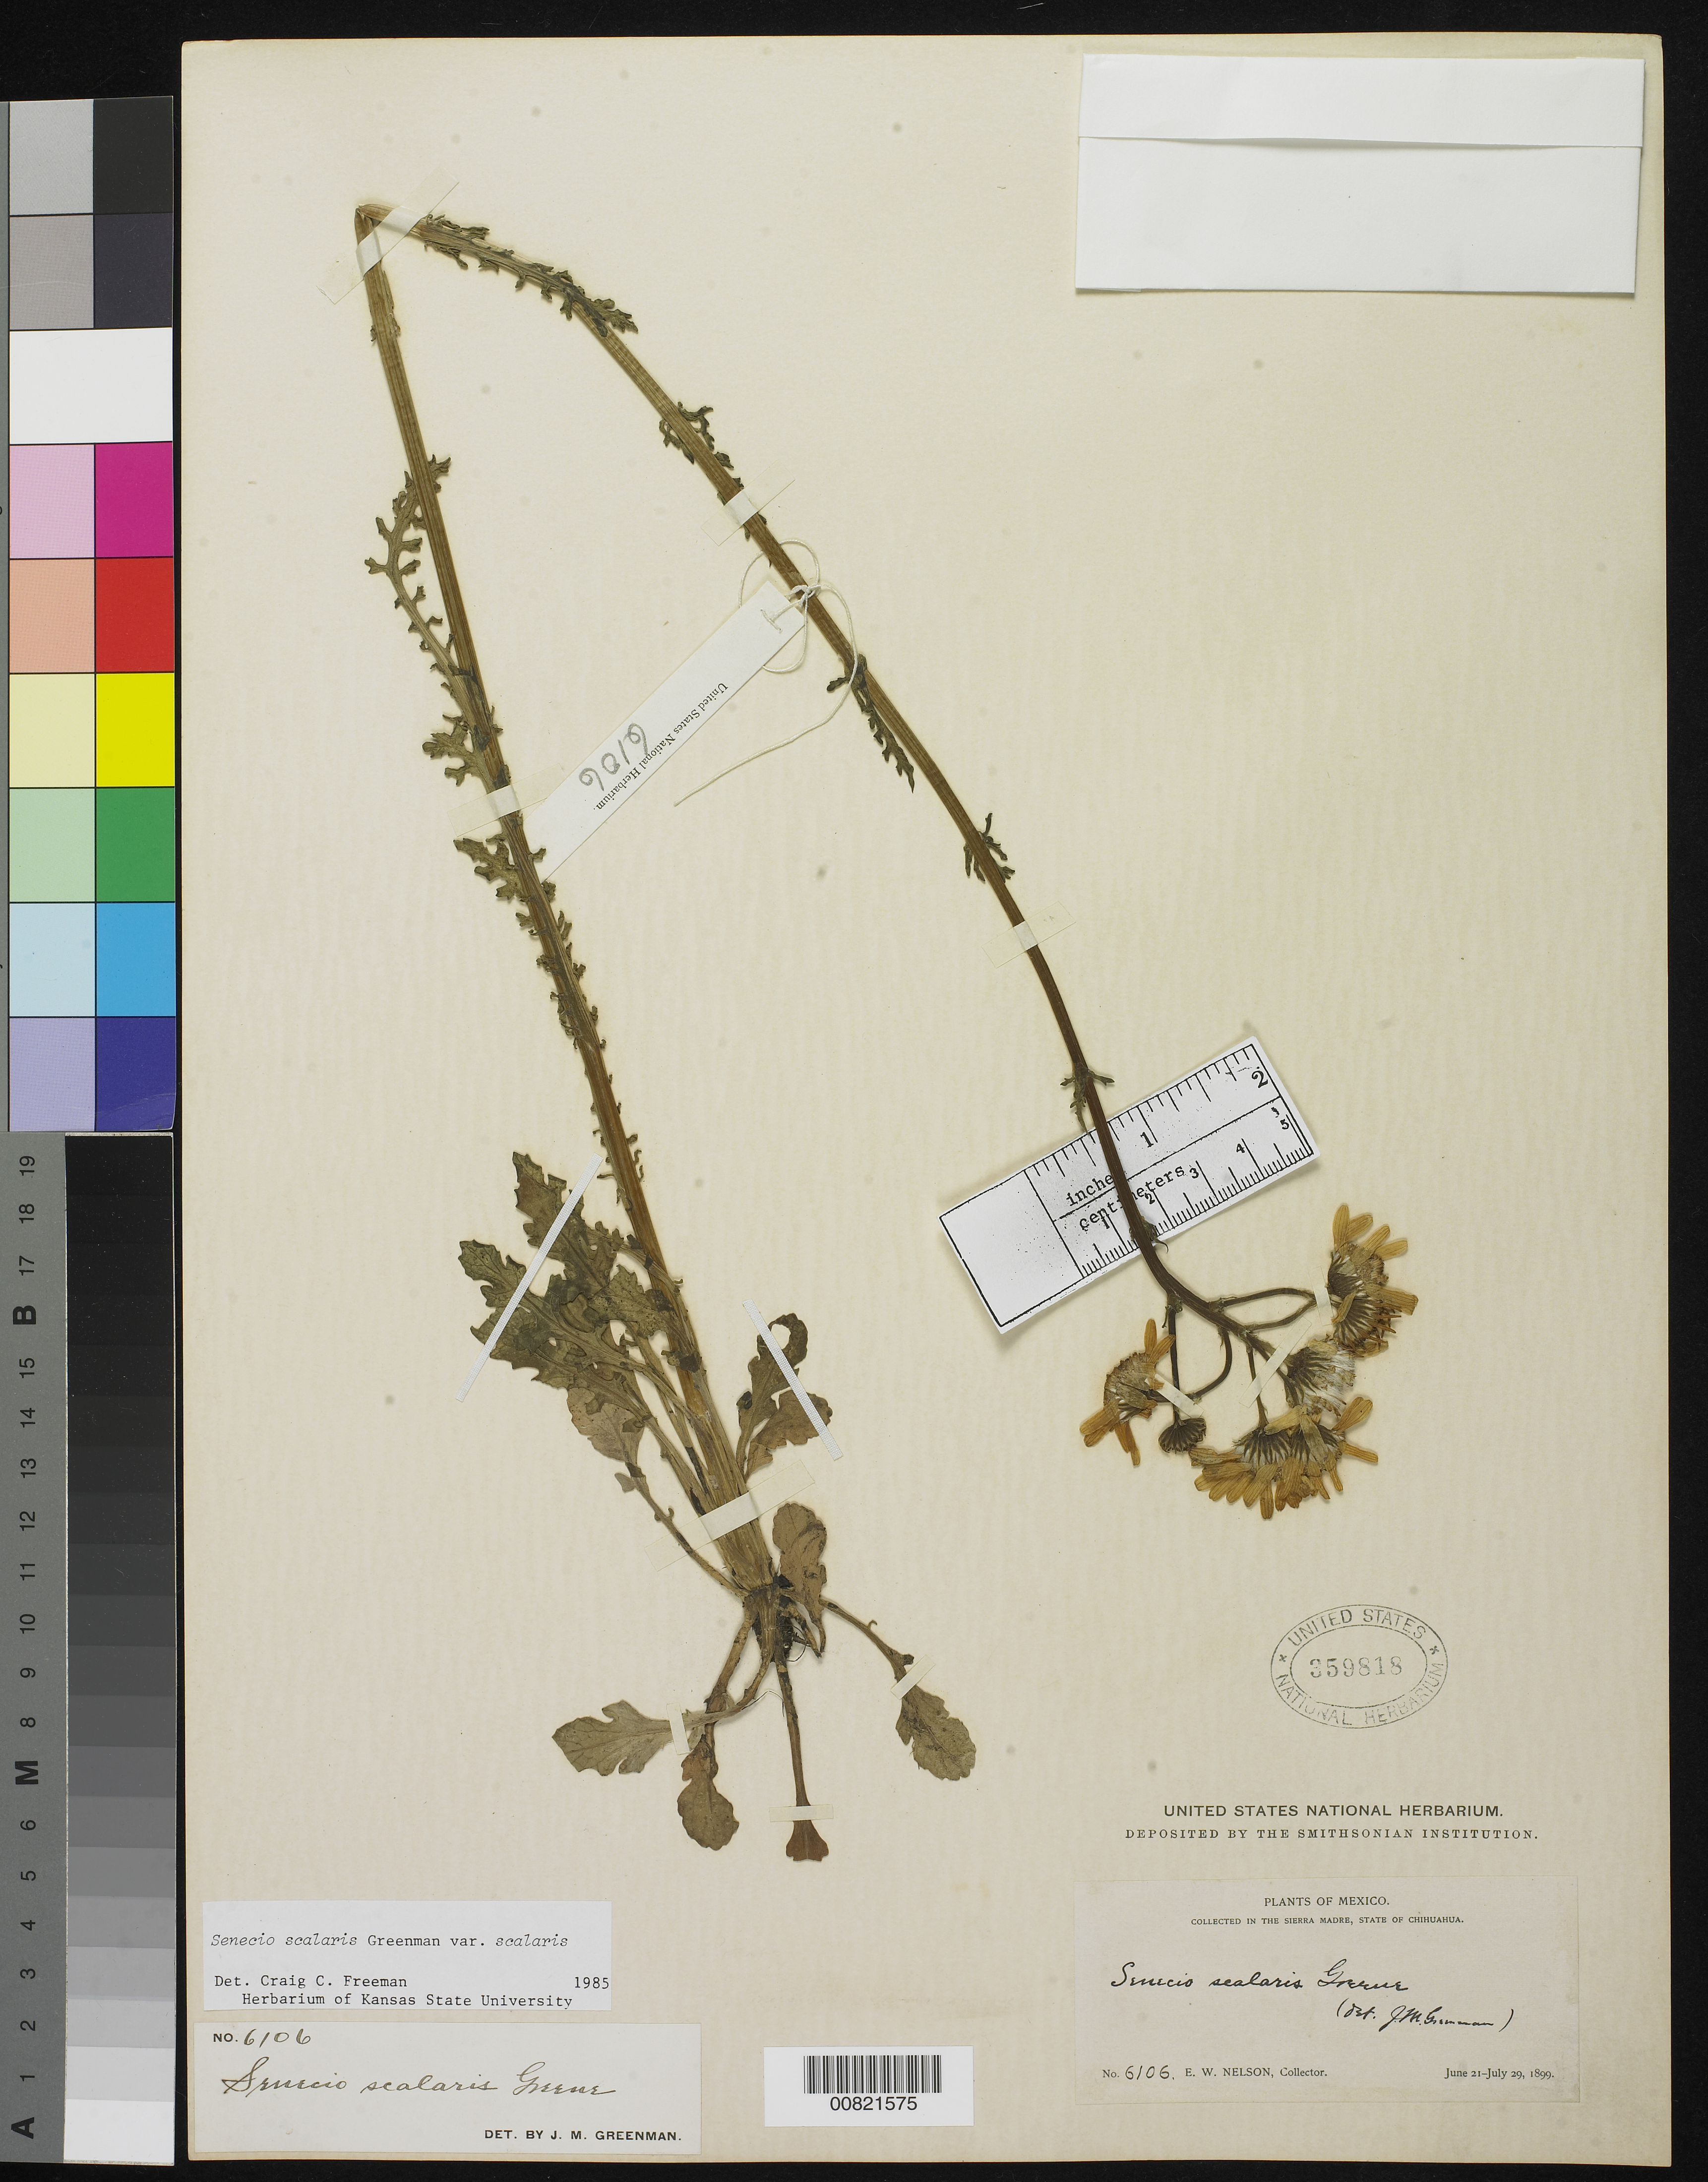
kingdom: Plantae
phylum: Tracheophyta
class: Magnoliopsida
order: Asterales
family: Asteraceae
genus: Packera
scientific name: Packera scalaris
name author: (Greene) C. Jeffrey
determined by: Trock, Debra K.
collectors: E. W. Nelson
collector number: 6106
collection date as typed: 21 Jun 1899 to 29 Jul 1899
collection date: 1899-06-21/1899-07-29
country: Mexico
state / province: Chihuahua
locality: Sierra Madre, Chihuahua.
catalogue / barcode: US 359818